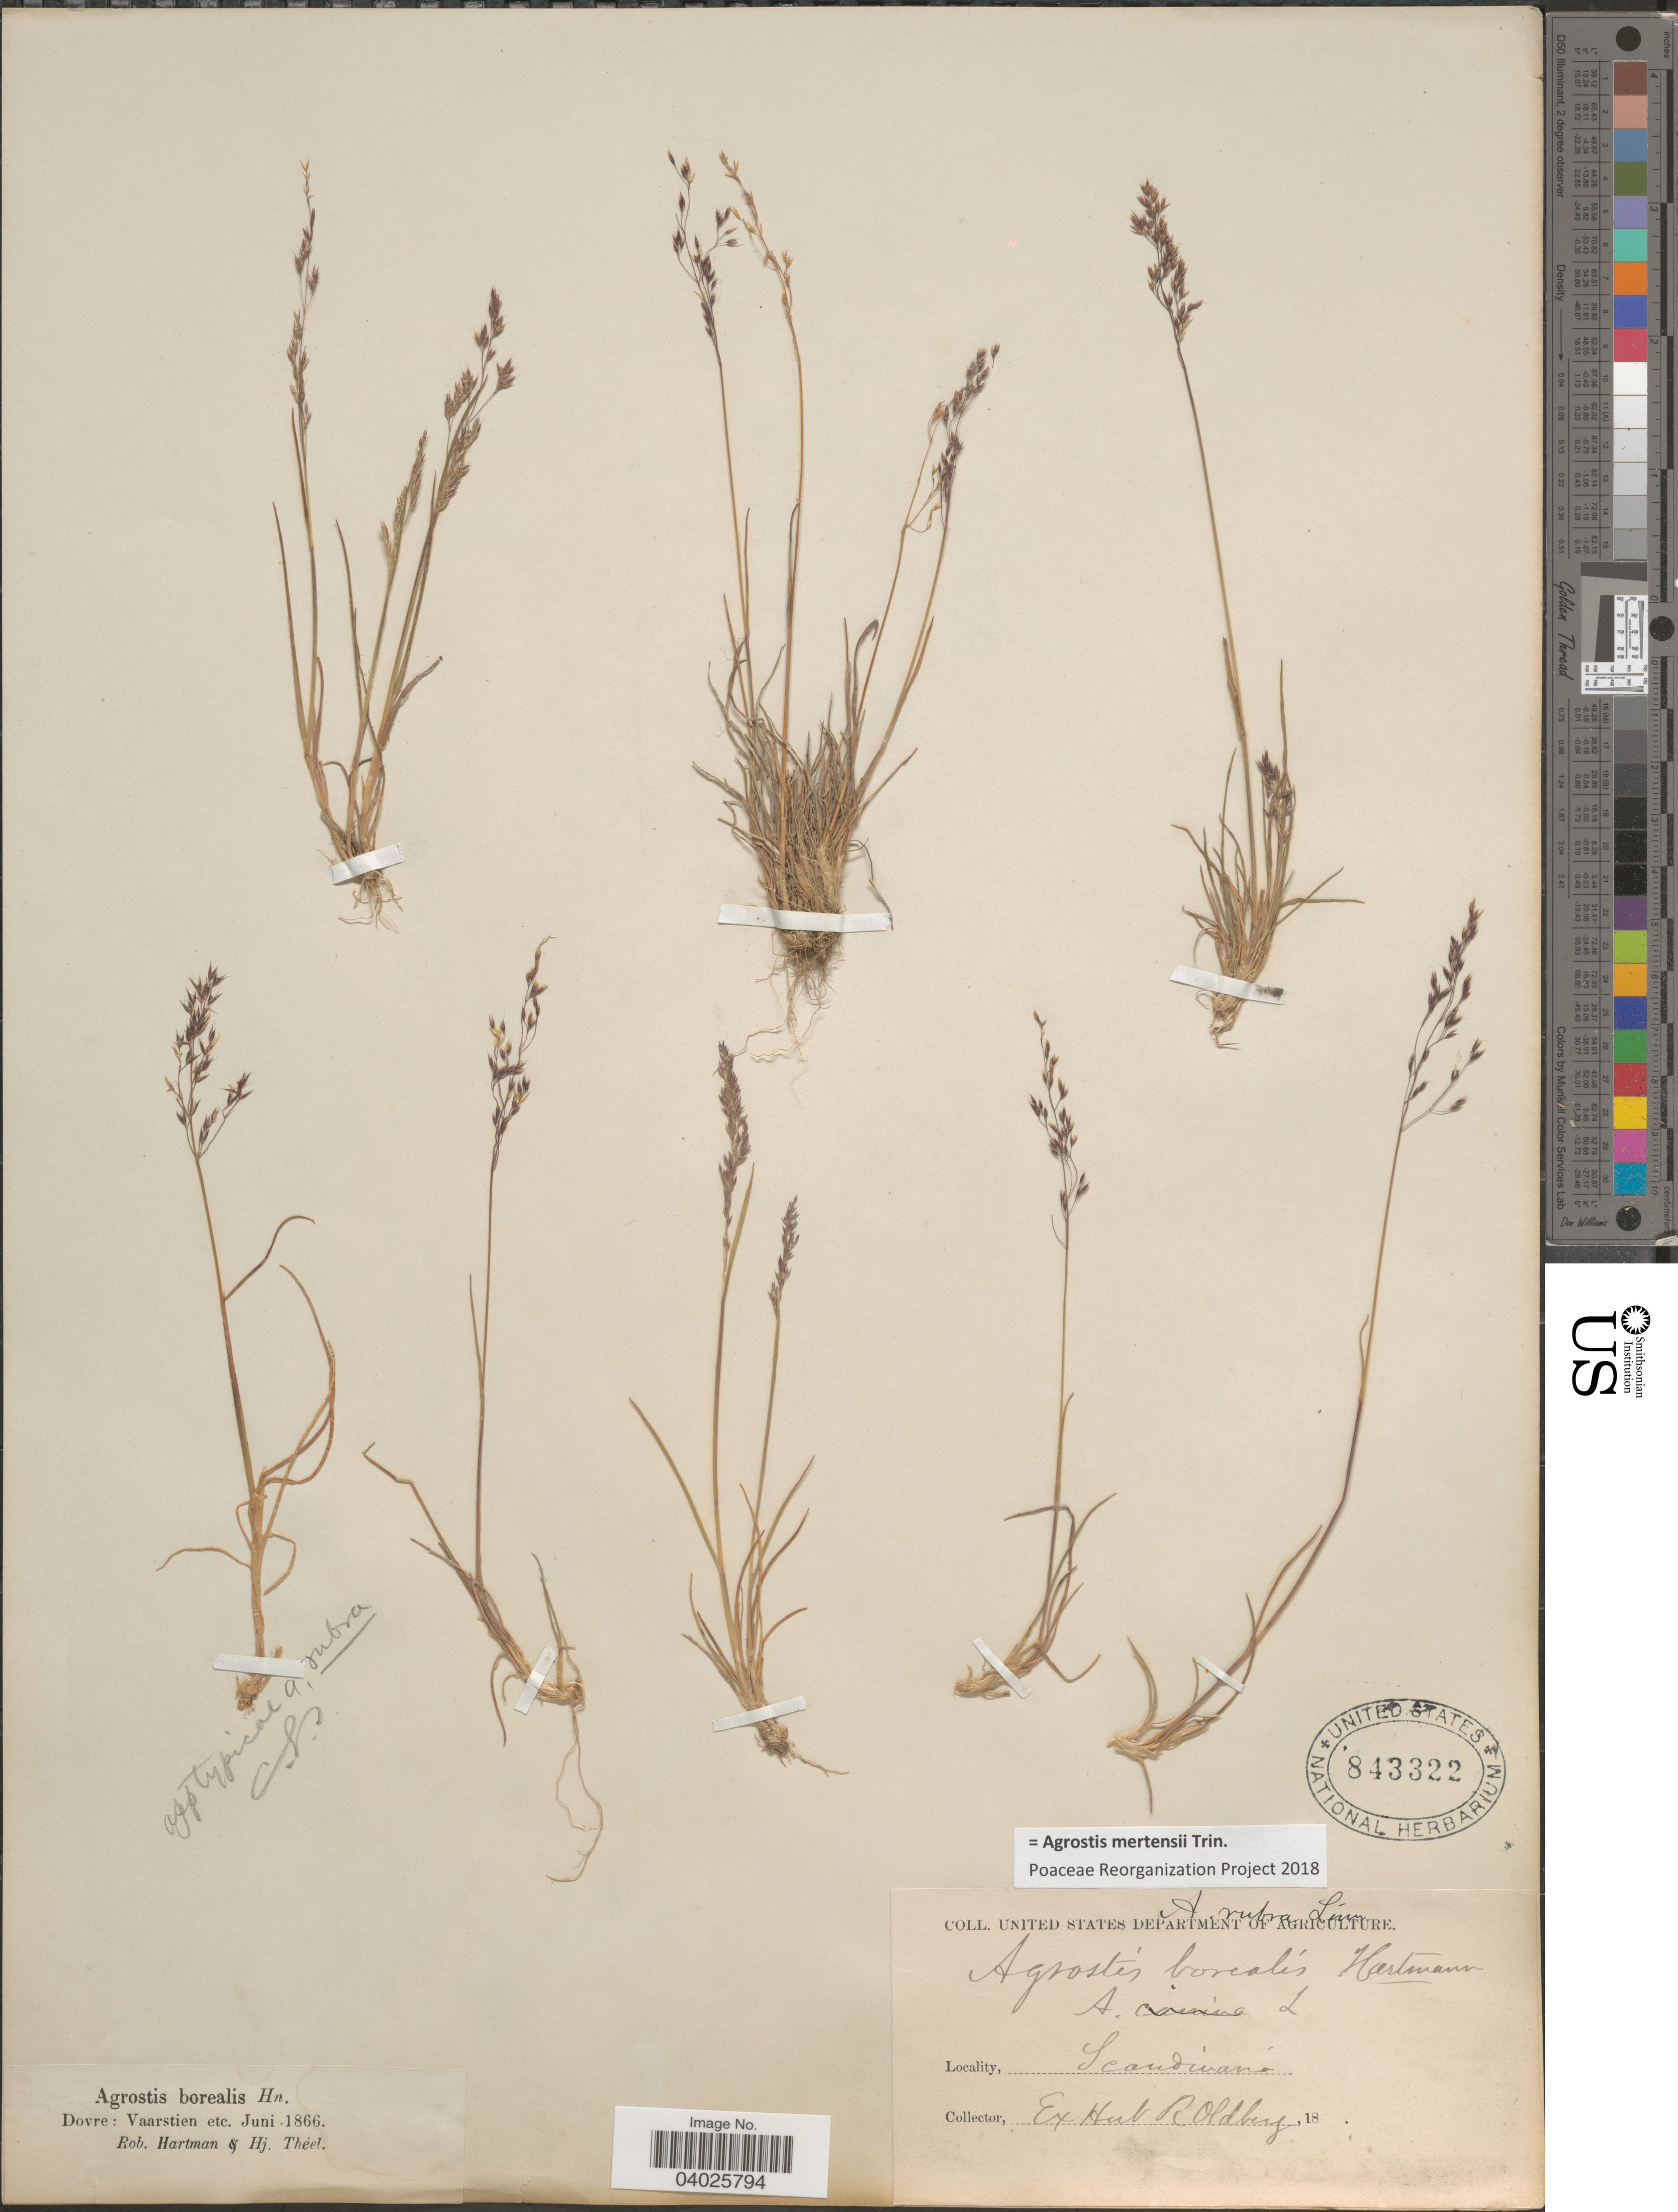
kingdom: Plantae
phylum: Tracheophyta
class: Liliopsida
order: Poales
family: Poaceae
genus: Agrostis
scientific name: Agrostis mertensii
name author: Trin.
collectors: R. W. Hartman & H. Théel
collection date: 1866-06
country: Norway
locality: Scandinavia. Dovre: Vaarstien etc.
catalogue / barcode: US 843322